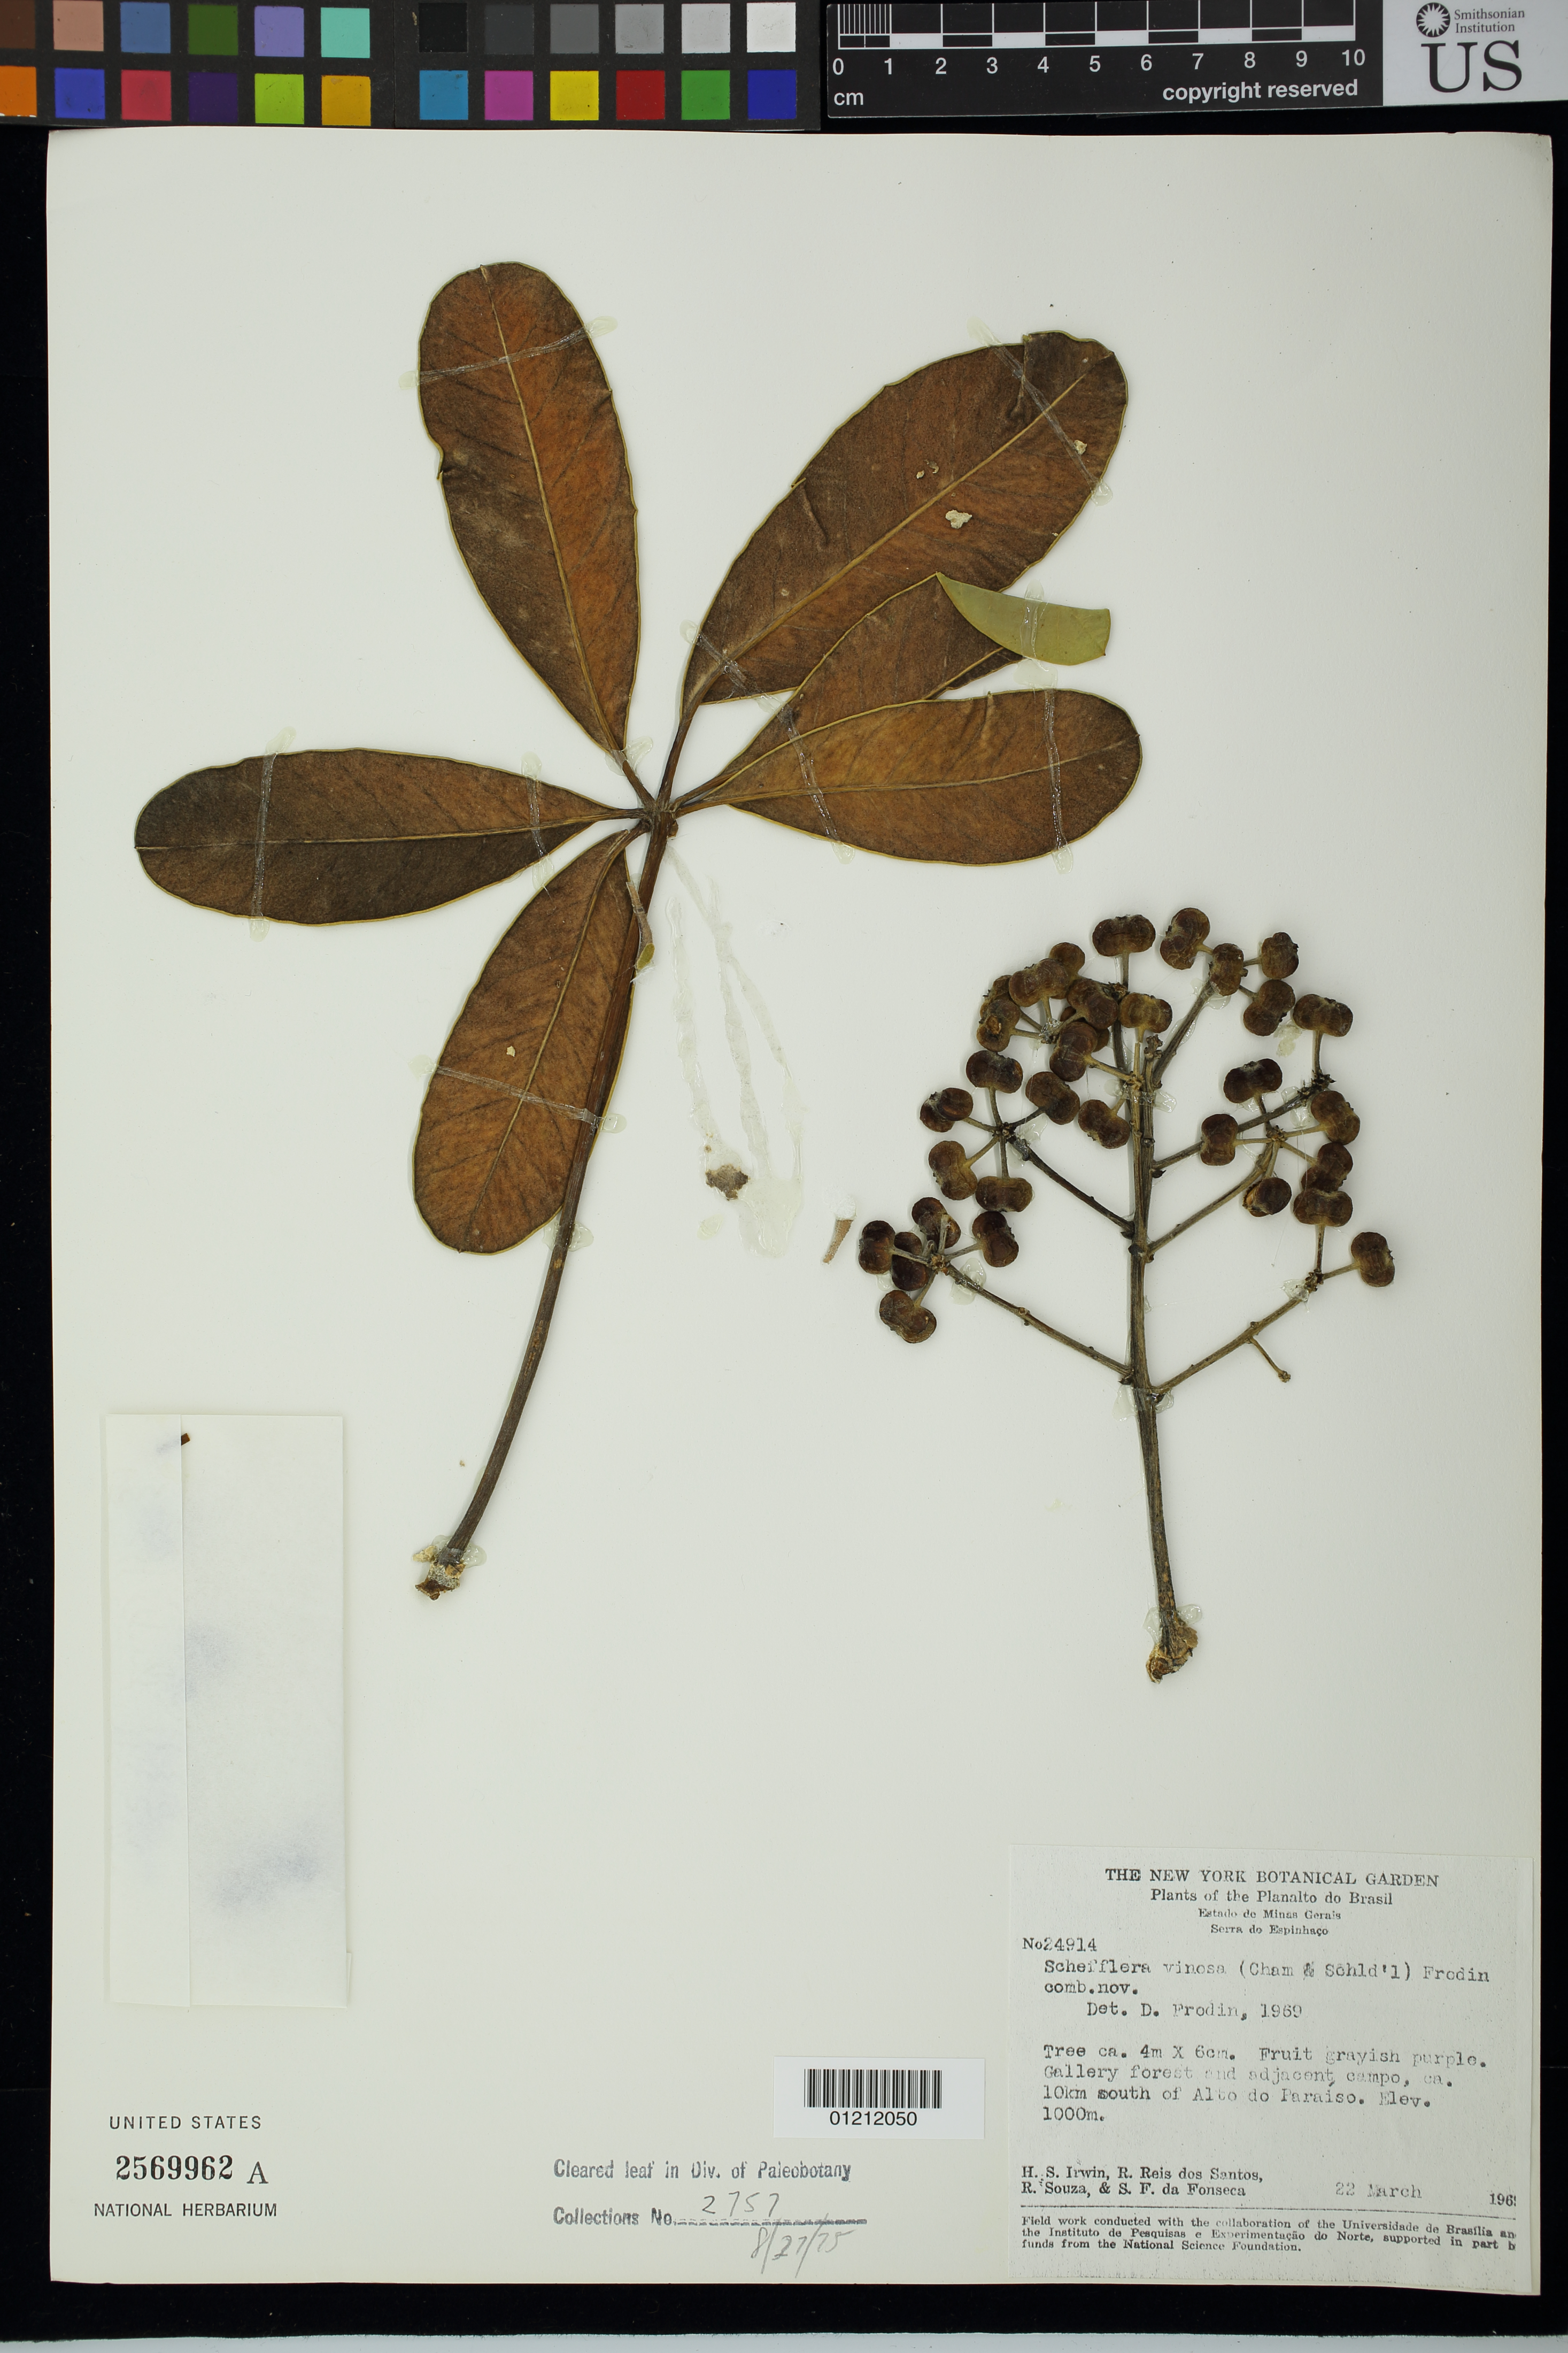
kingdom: Plantae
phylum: Tracheophyta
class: Magnoliopsida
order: Apiales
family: Araliaceae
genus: Schefflera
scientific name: Schefflera vinosa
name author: (Cham. & Schltdl.) Frodin & Fiaschi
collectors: H. Irwin, R. Reis dos Santos, R. Souza & S. G. Fonsêca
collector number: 24914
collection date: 1969-03-22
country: Brazil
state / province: Minas Gerais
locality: Serra do Espinhaco: Gallery forest and adjacent campo, circa 10 km south of Alto do Paraíso.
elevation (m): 1000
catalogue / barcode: US 2569962A